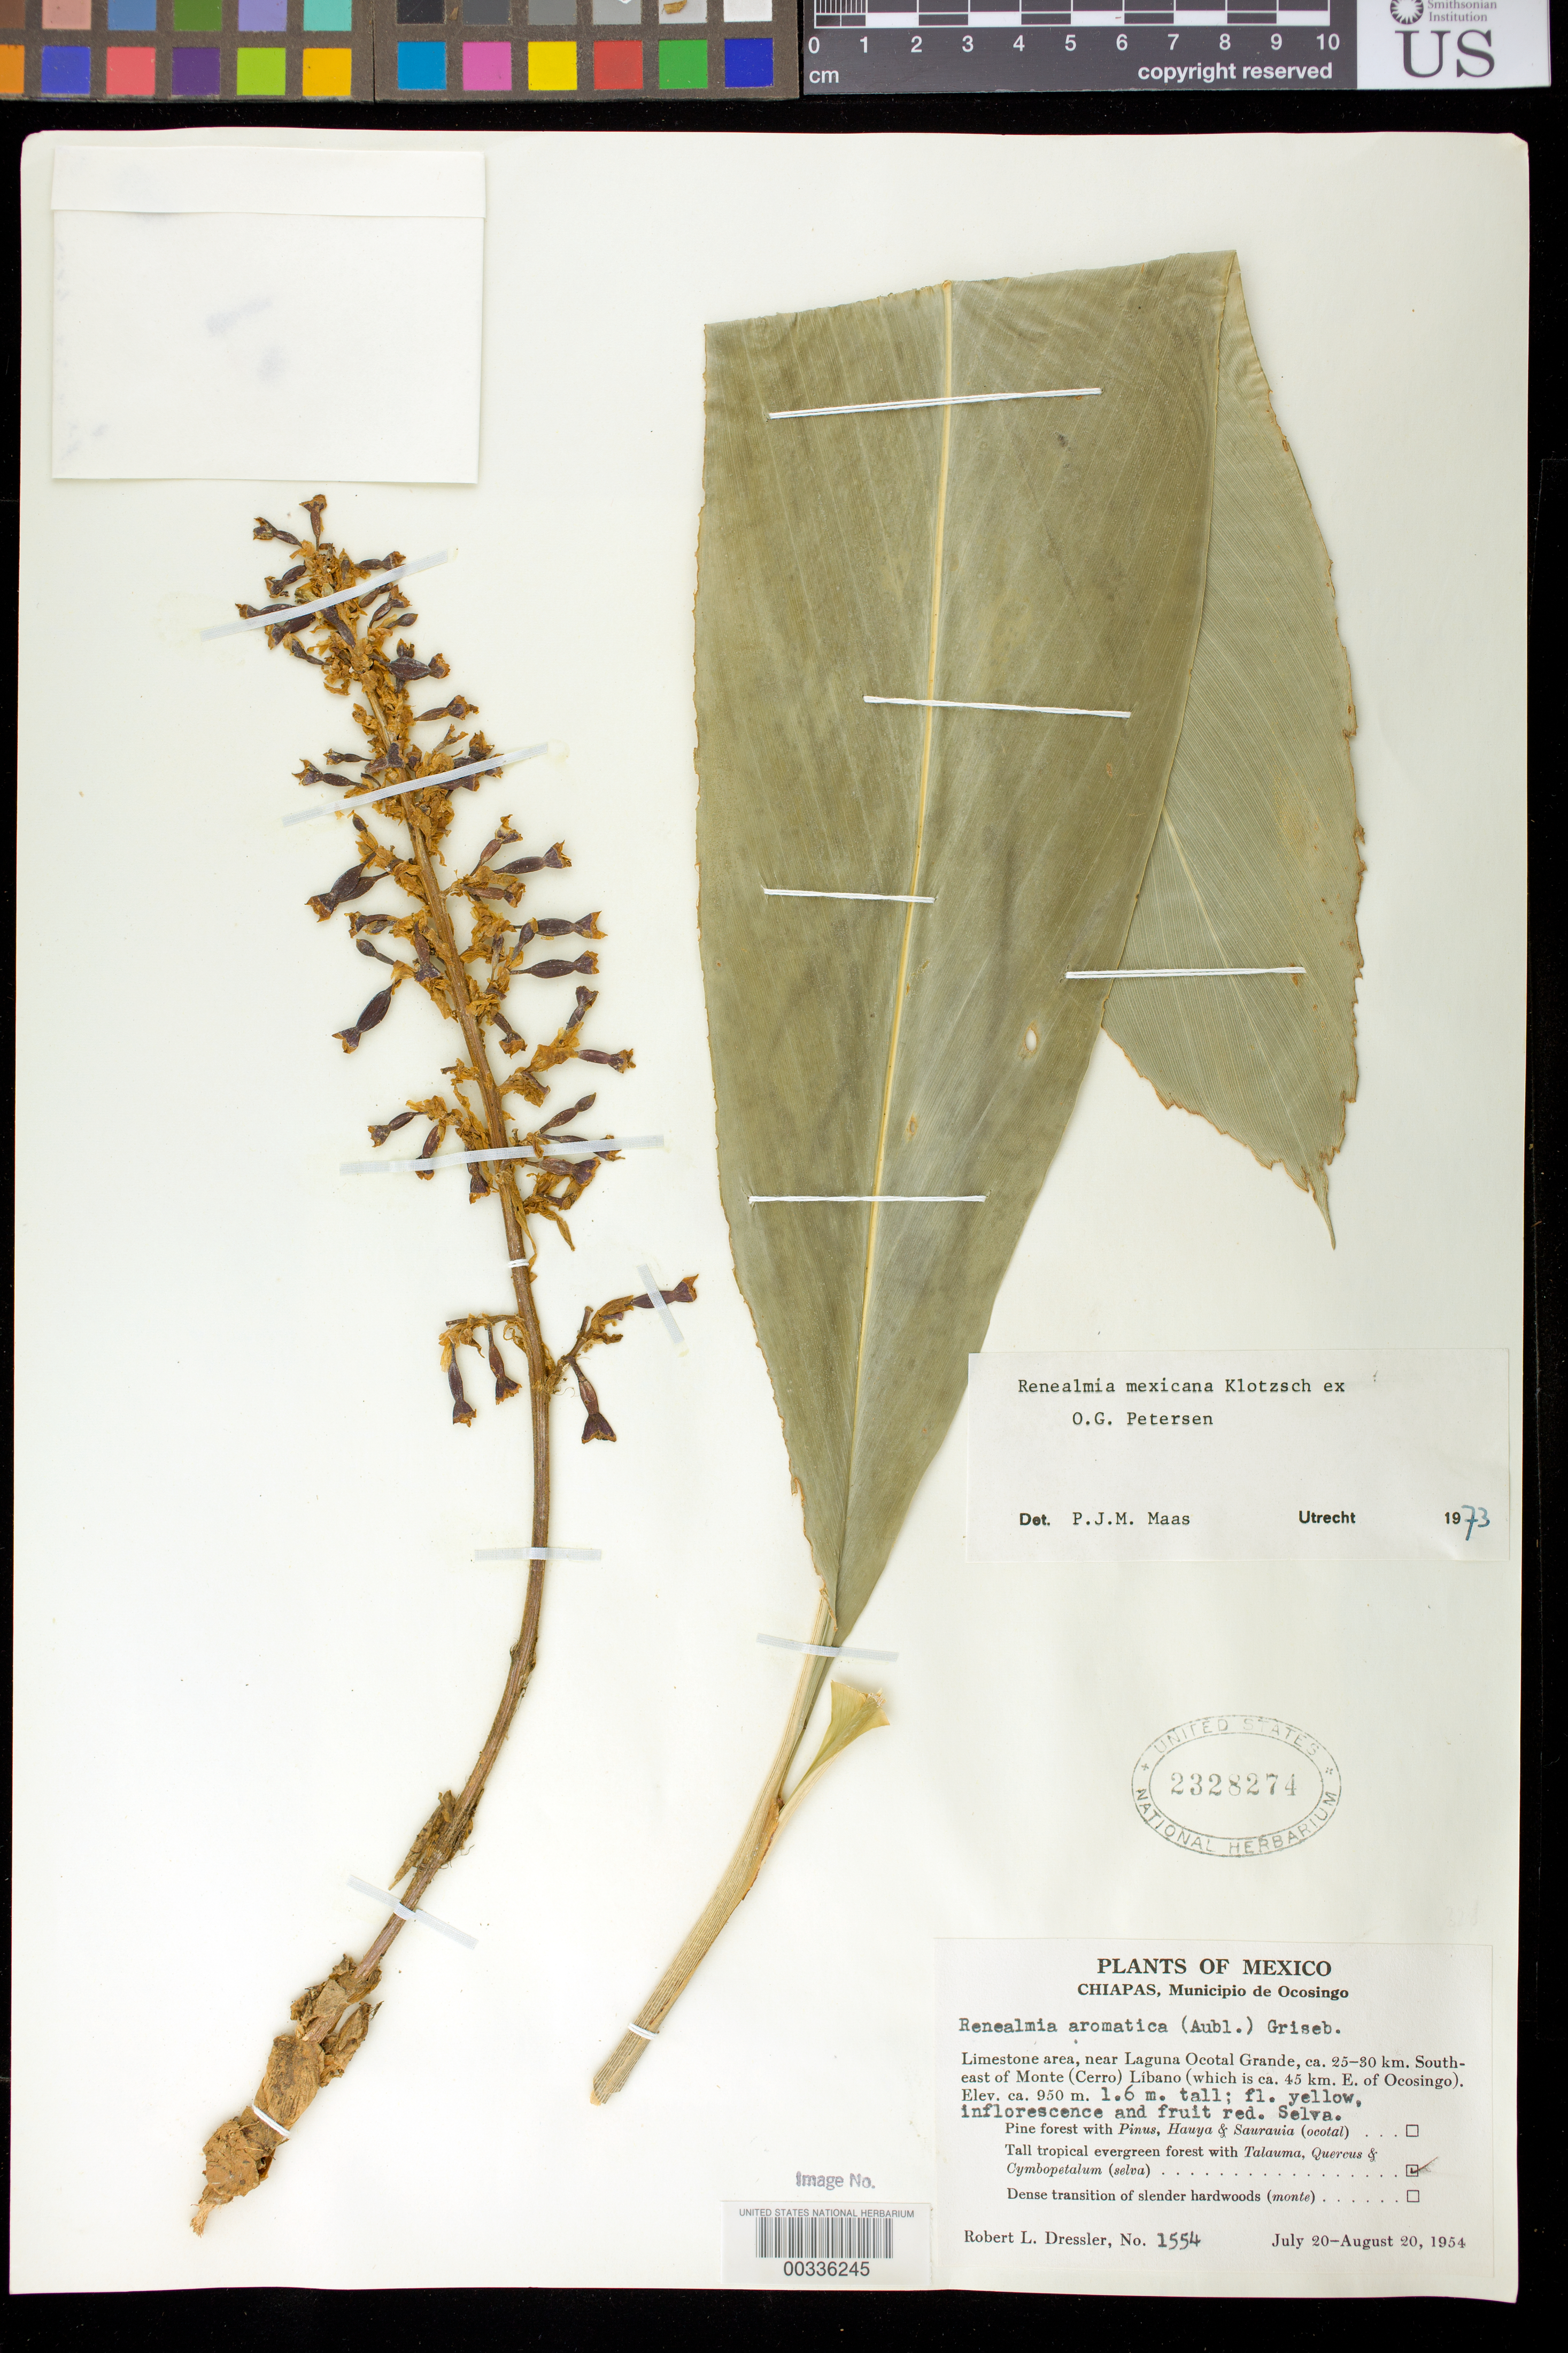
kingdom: Plantae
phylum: Tracheophyta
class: Liliopsida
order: Zingiberales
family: Zingiberaceae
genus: Renealmia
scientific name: Renealmia mexicana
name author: Klotzsch ex Petersen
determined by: Maas, Paul J. M.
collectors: R. Dressler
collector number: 1554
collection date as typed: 20 Jul 1954 to 20 Aug 1954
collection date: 1954-07-20/1954-08-20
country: Mexico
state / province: Chiapas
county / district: Ocosingo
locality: Near Laguna Ocotal Grande, ca 25-30 km SE of Monte (Cerro) Libano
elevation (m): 950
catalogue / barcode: US 2328274